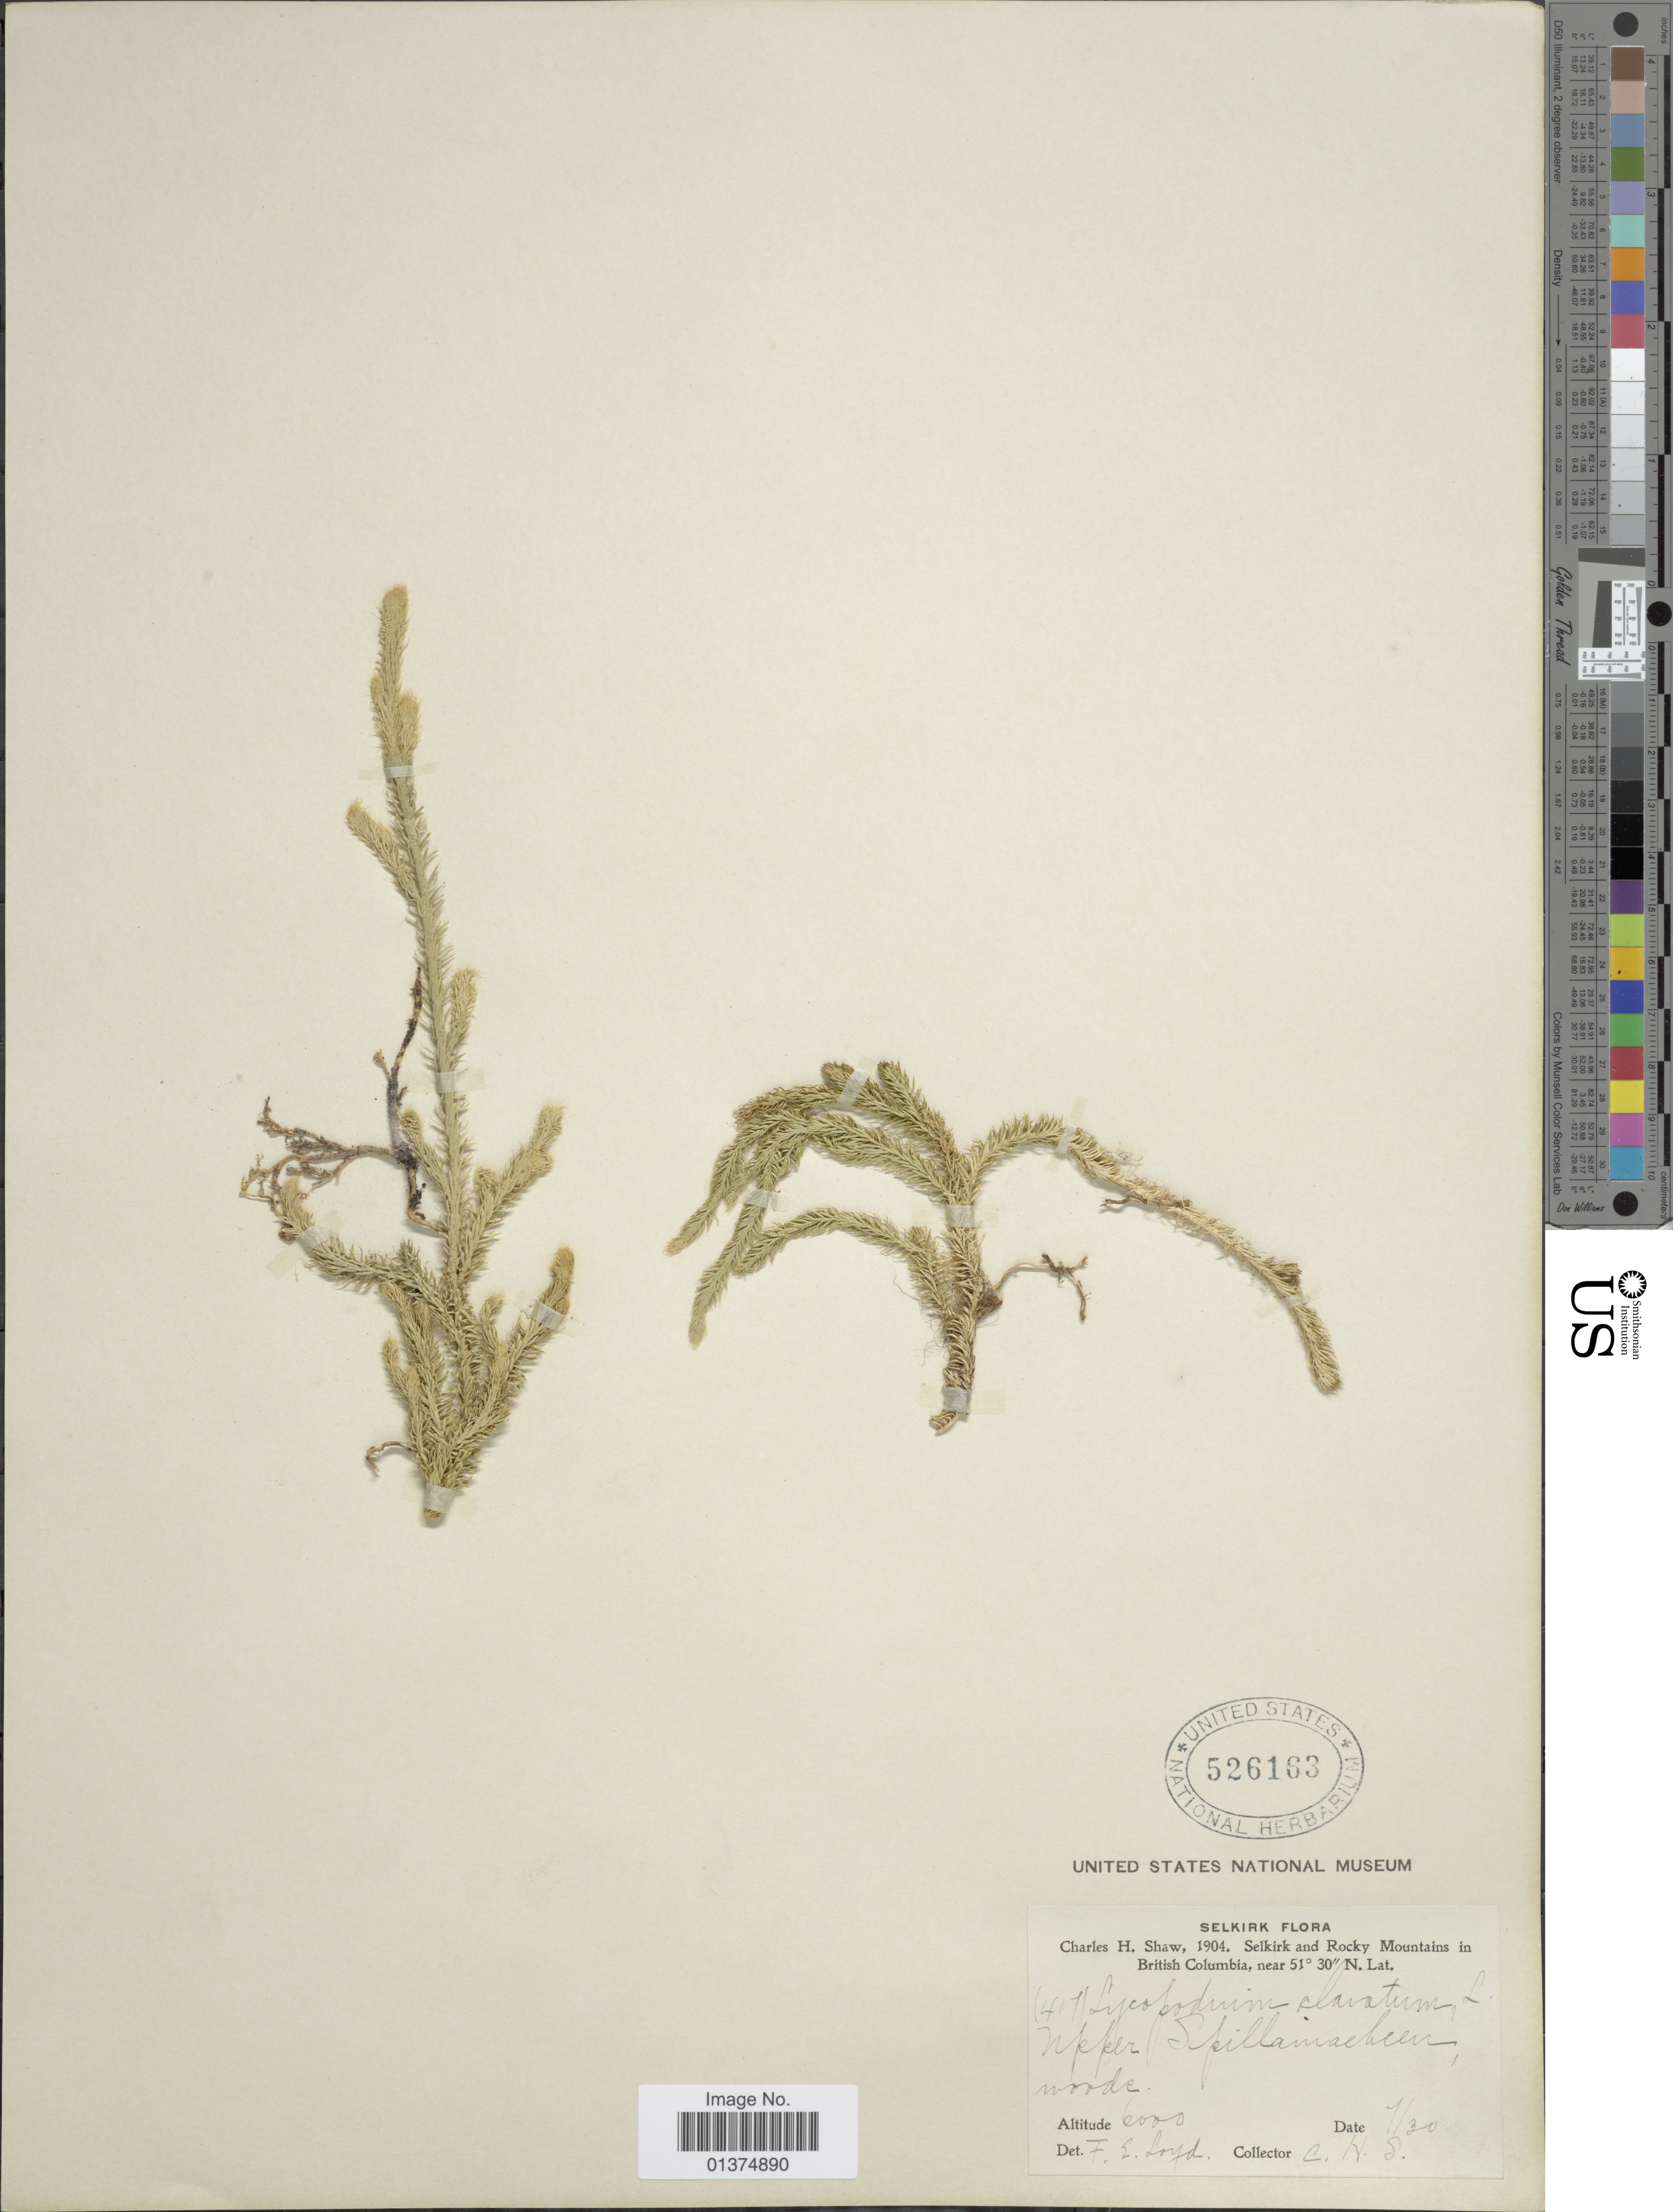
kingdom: Plantae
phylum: Tracheophyta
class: Lycopodiopsida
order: Lycopodiales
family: Lycopodiaceae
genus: Lycopodium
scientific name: Lycopodium lagopus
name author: Zinserl. ex Kuzen.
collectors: C. H. Shaw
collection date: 1904-07-30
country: Canada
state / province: British Columbia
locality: Selkirk and Rocky Mountains, Upper Spillamacheen, woods.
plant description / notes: Precise locality edit: Corrected "Upper Spillamachen" to "Upper Spillamacheen, woods."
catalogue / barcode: US 526163